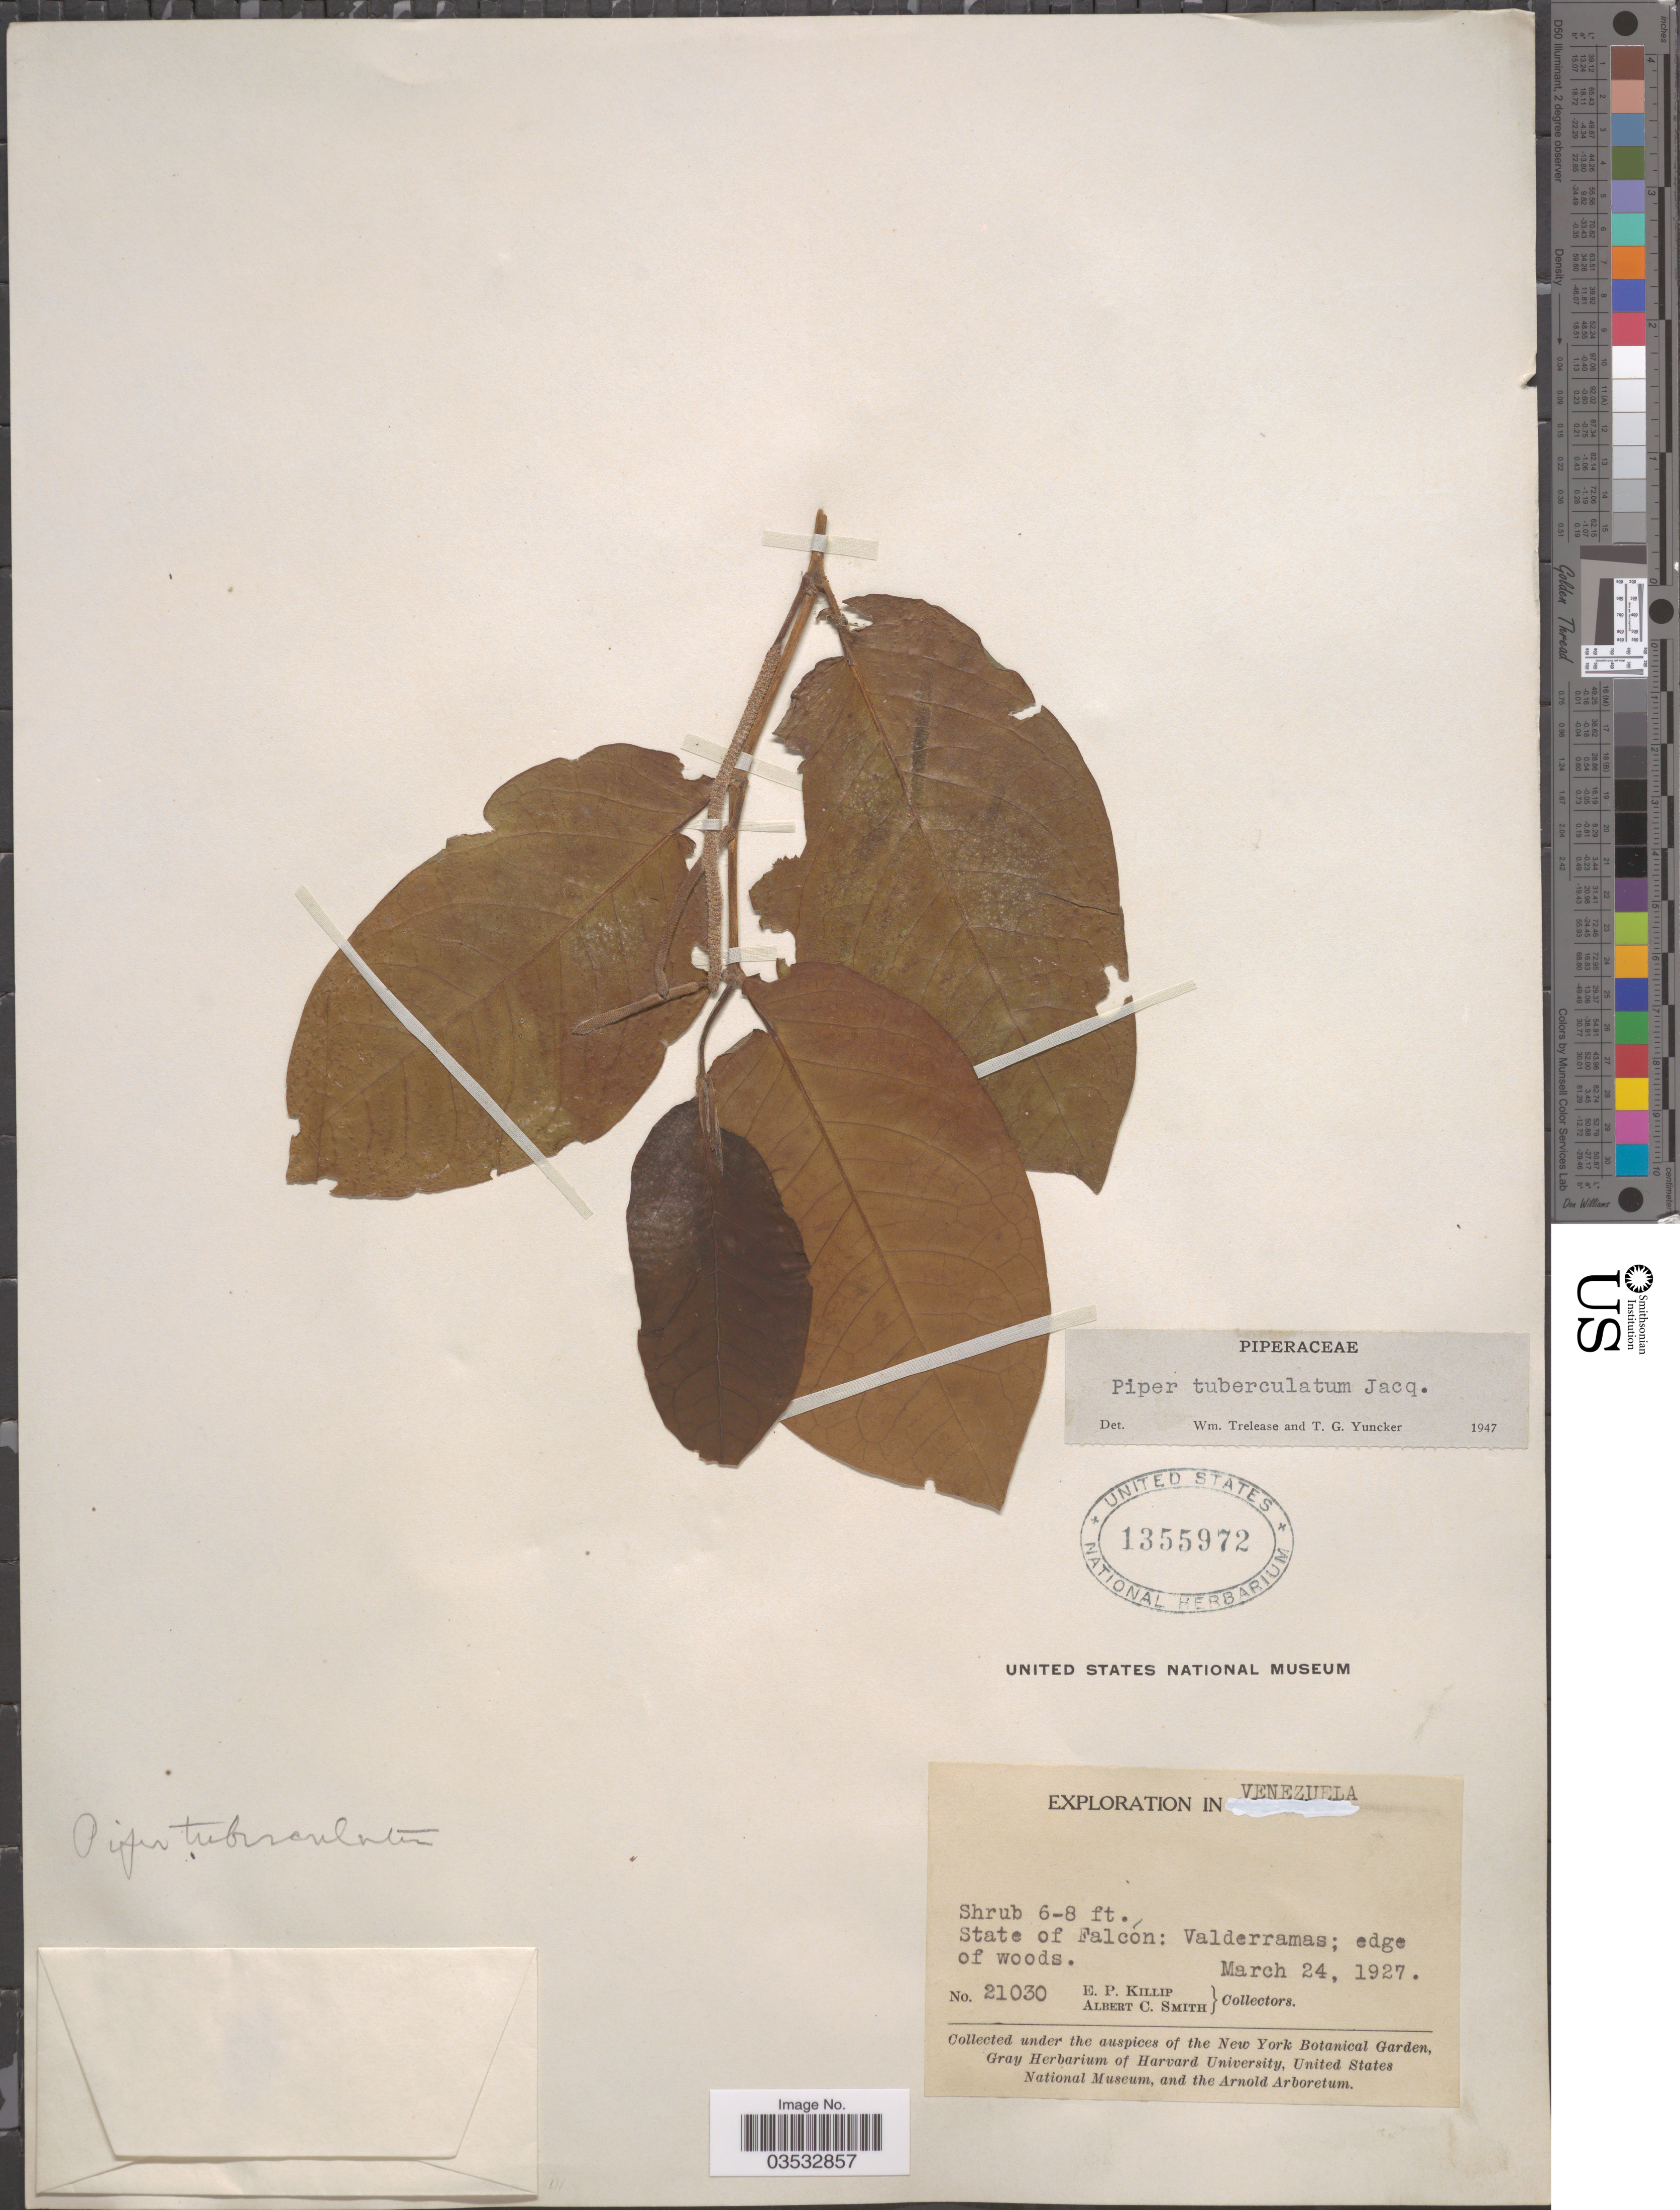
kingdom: Plantae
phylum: Tracheophyta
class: Magnoliopsida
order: Piperales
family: Piperaceae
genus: Piper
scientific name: Piper tuberculatum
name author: Jacq.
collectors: E. P. Killip & A. C. Smith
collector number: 21030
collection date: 1927-03-24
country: Venezuela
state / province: Falcon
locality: Valderramas.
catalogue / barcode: US 1355972